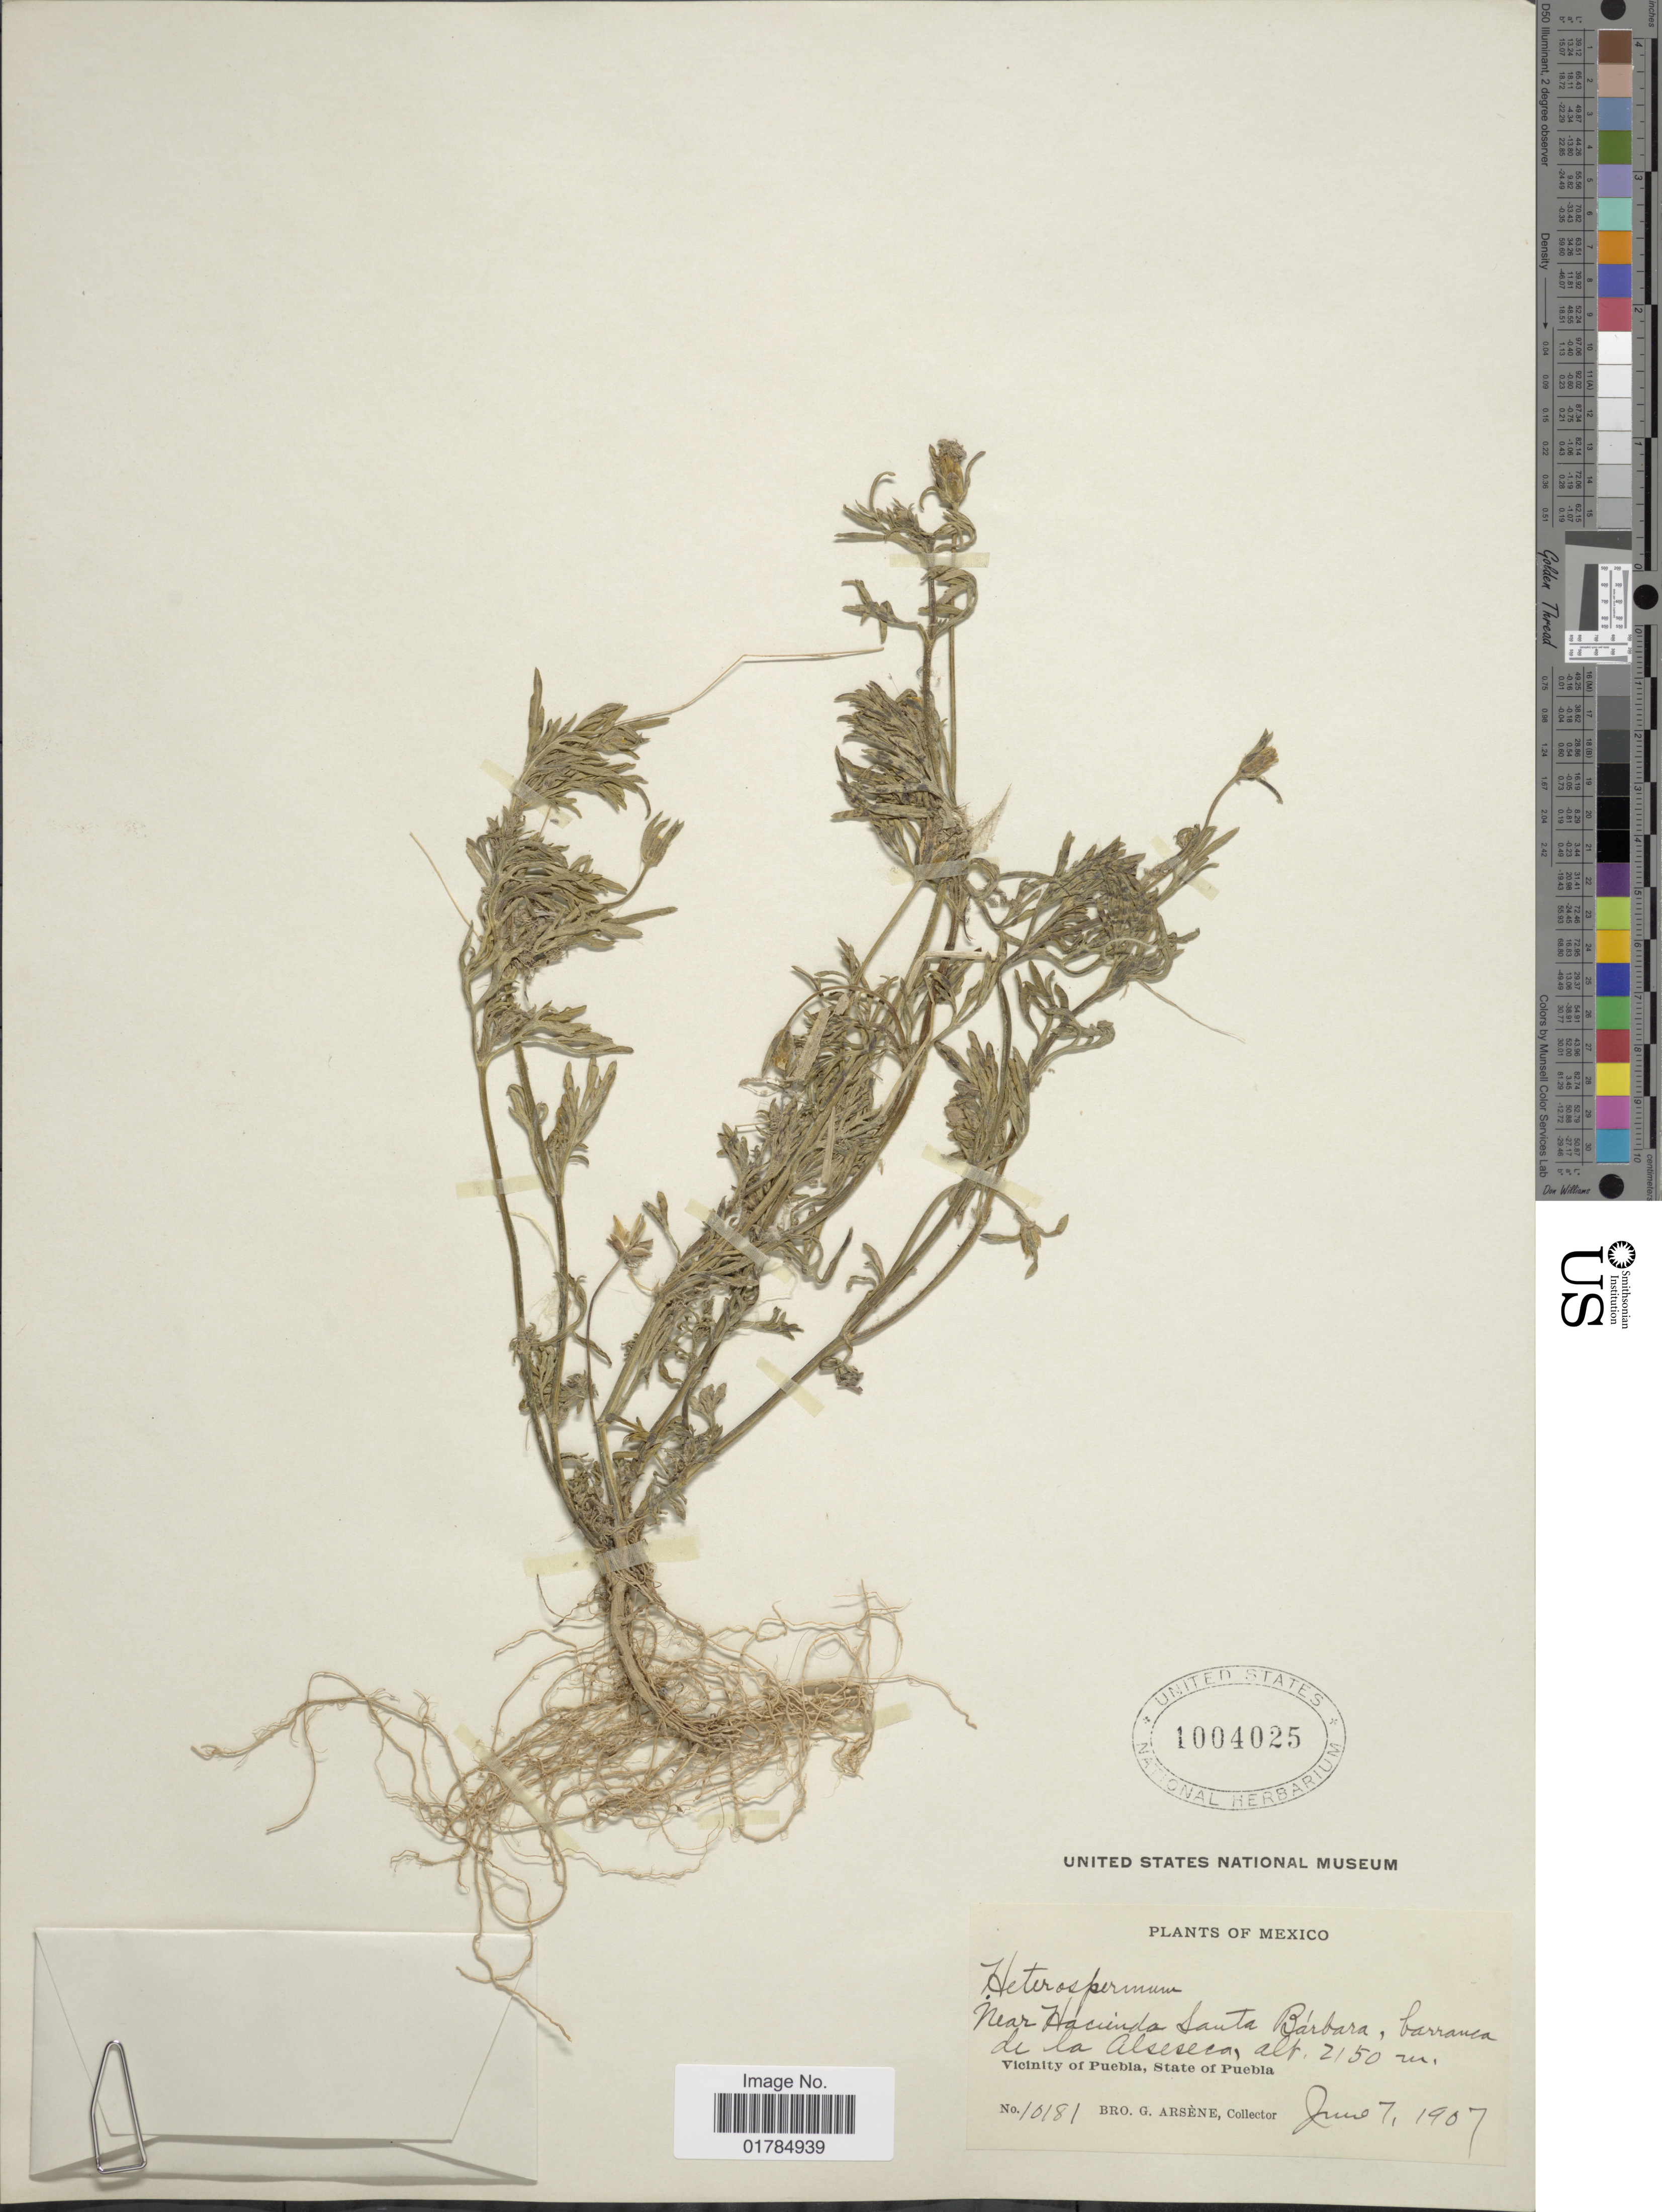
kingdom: Plantae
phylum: Tracheophyta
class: Magnoliopsida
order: Asterales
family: Asteraceae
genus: Heterosperma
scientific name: Heterosperma pinnatum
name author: Cav.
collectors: Bro. G. Arsène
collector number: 10181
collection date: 1907-06-07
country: Mexico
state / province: Puebla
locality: Near hacienda Santa Barbara, barranca de la Alseseca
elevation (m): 2150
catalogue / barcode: US 1004025